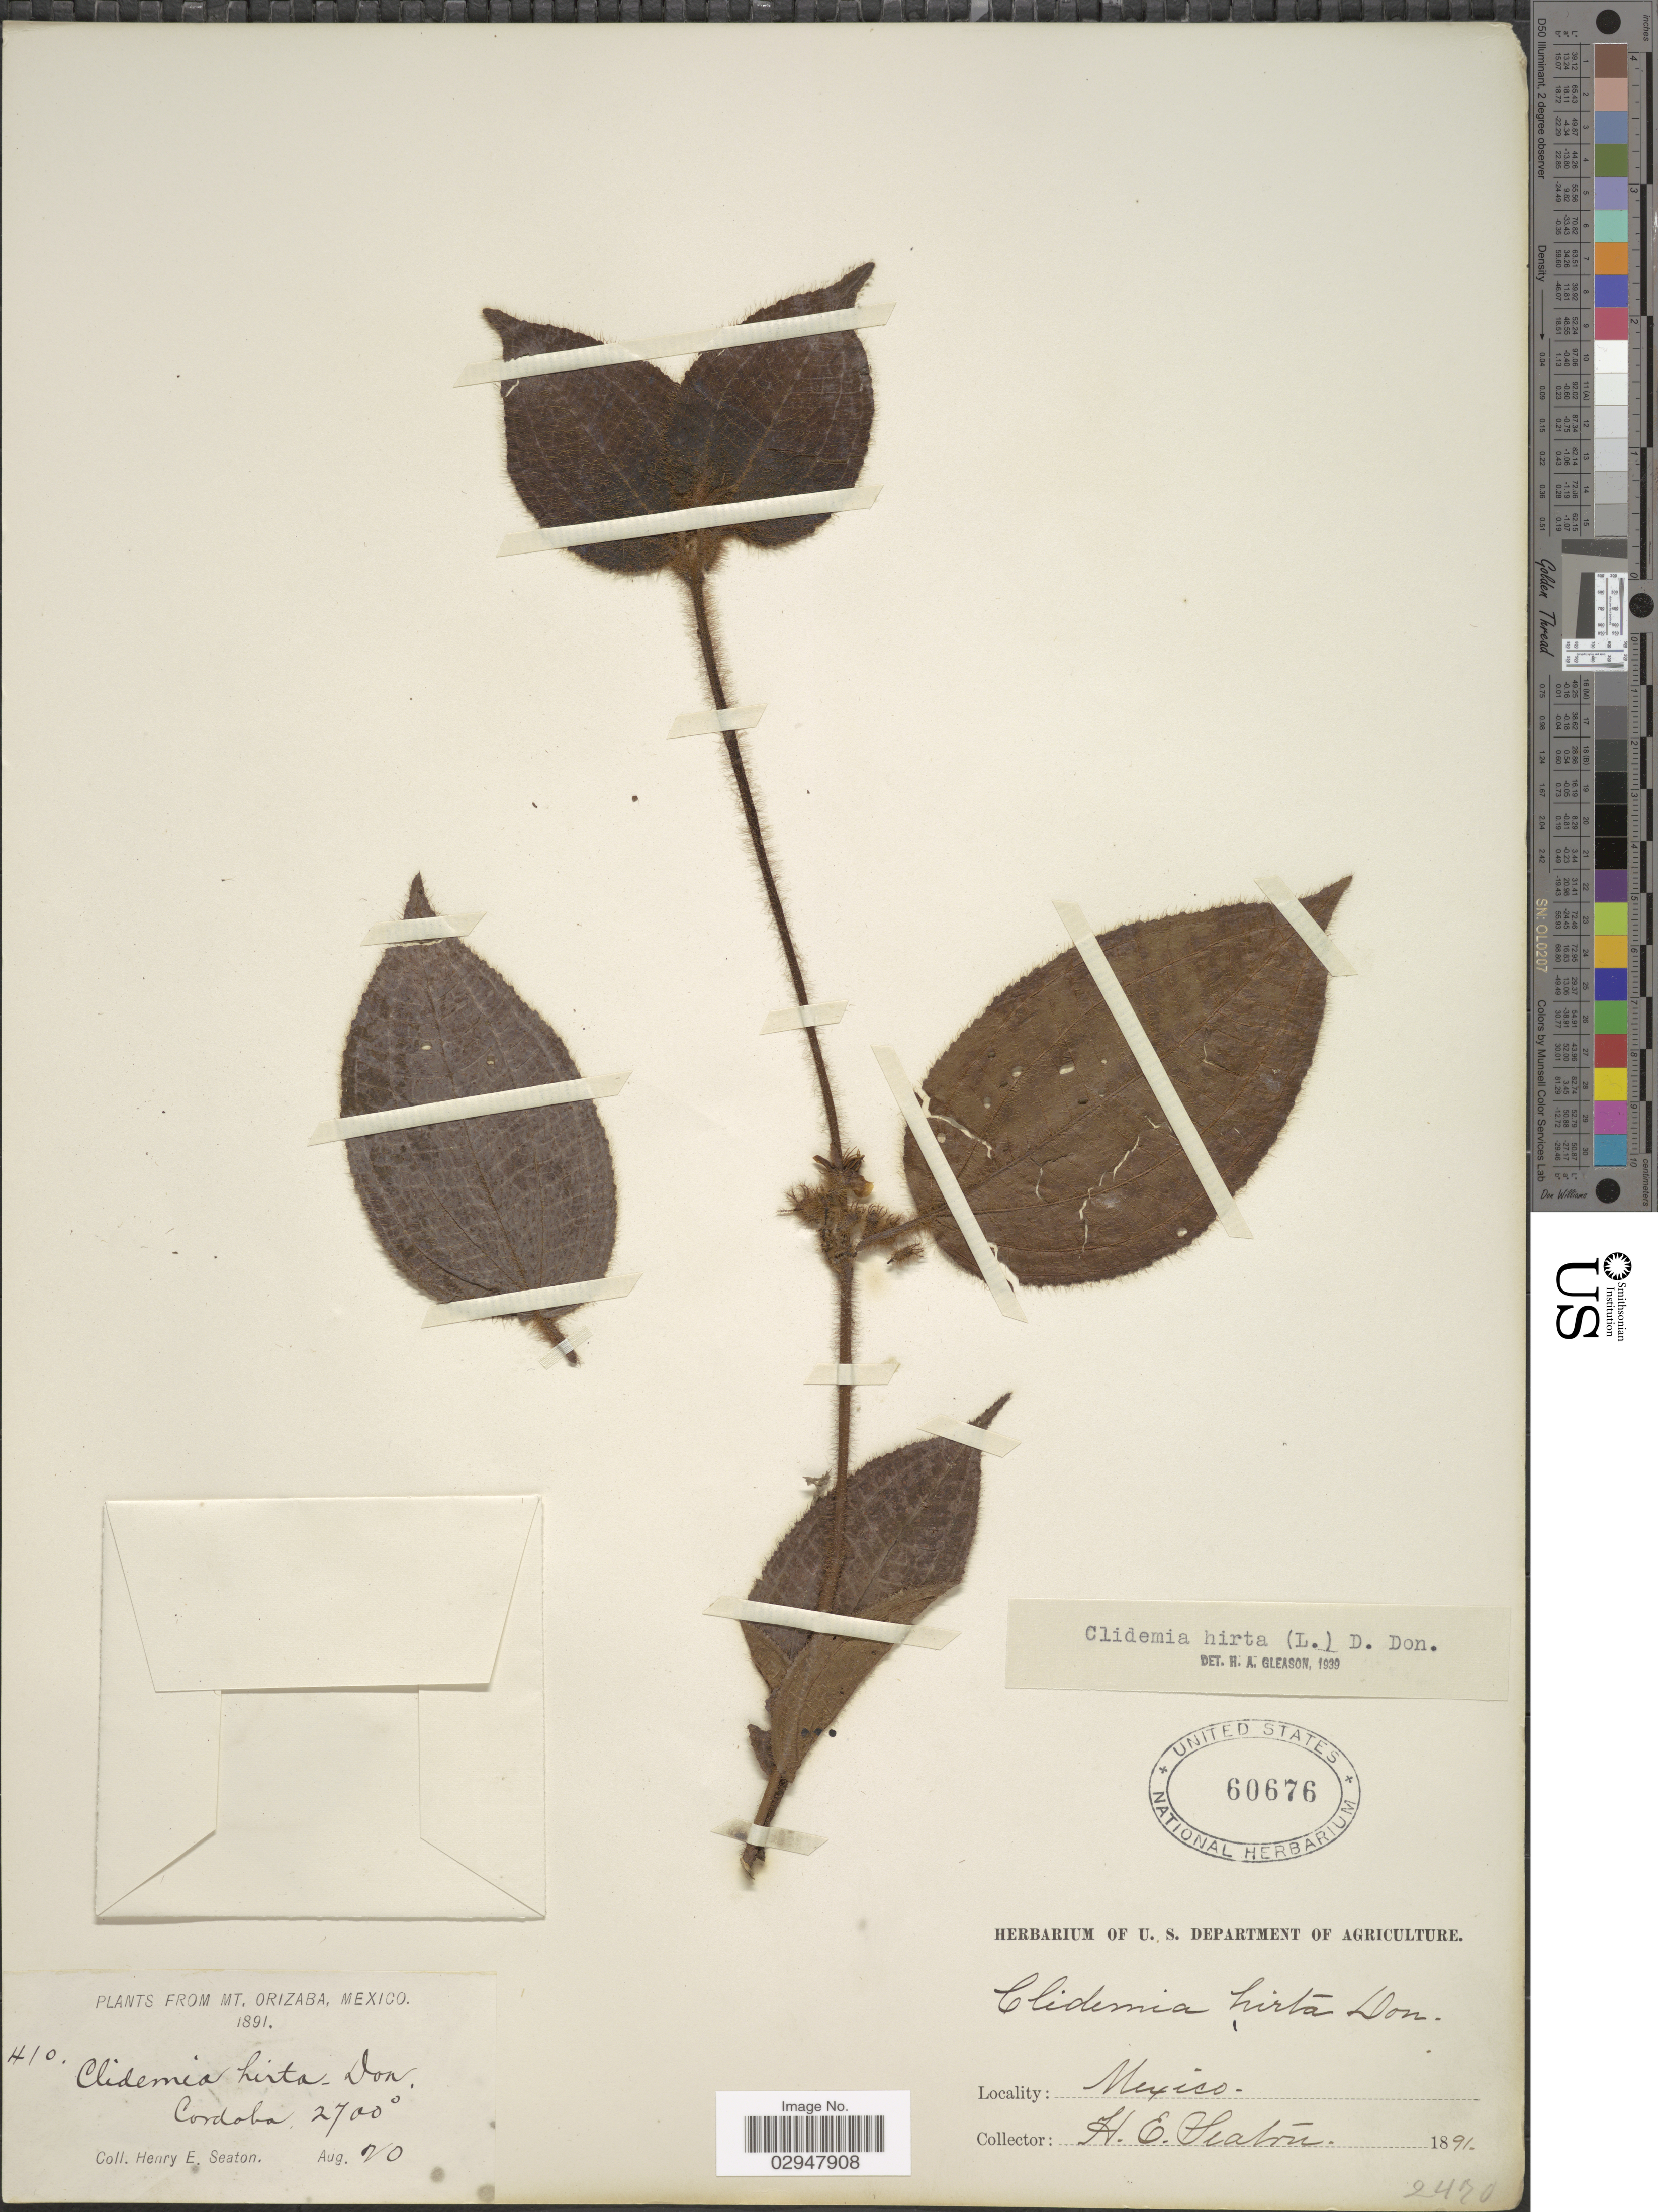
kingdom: Plantae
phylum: Tracheophyta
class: Magnoliopsida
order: Myrtales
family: Melastomataceae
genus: Miconia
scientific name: Miconia hirta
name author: Cogn.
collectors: H. E. Seaton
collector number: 410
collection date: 1891-08-20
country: Mexico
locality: Mt. Orizaba, Cordoba.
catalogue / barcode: US 60676